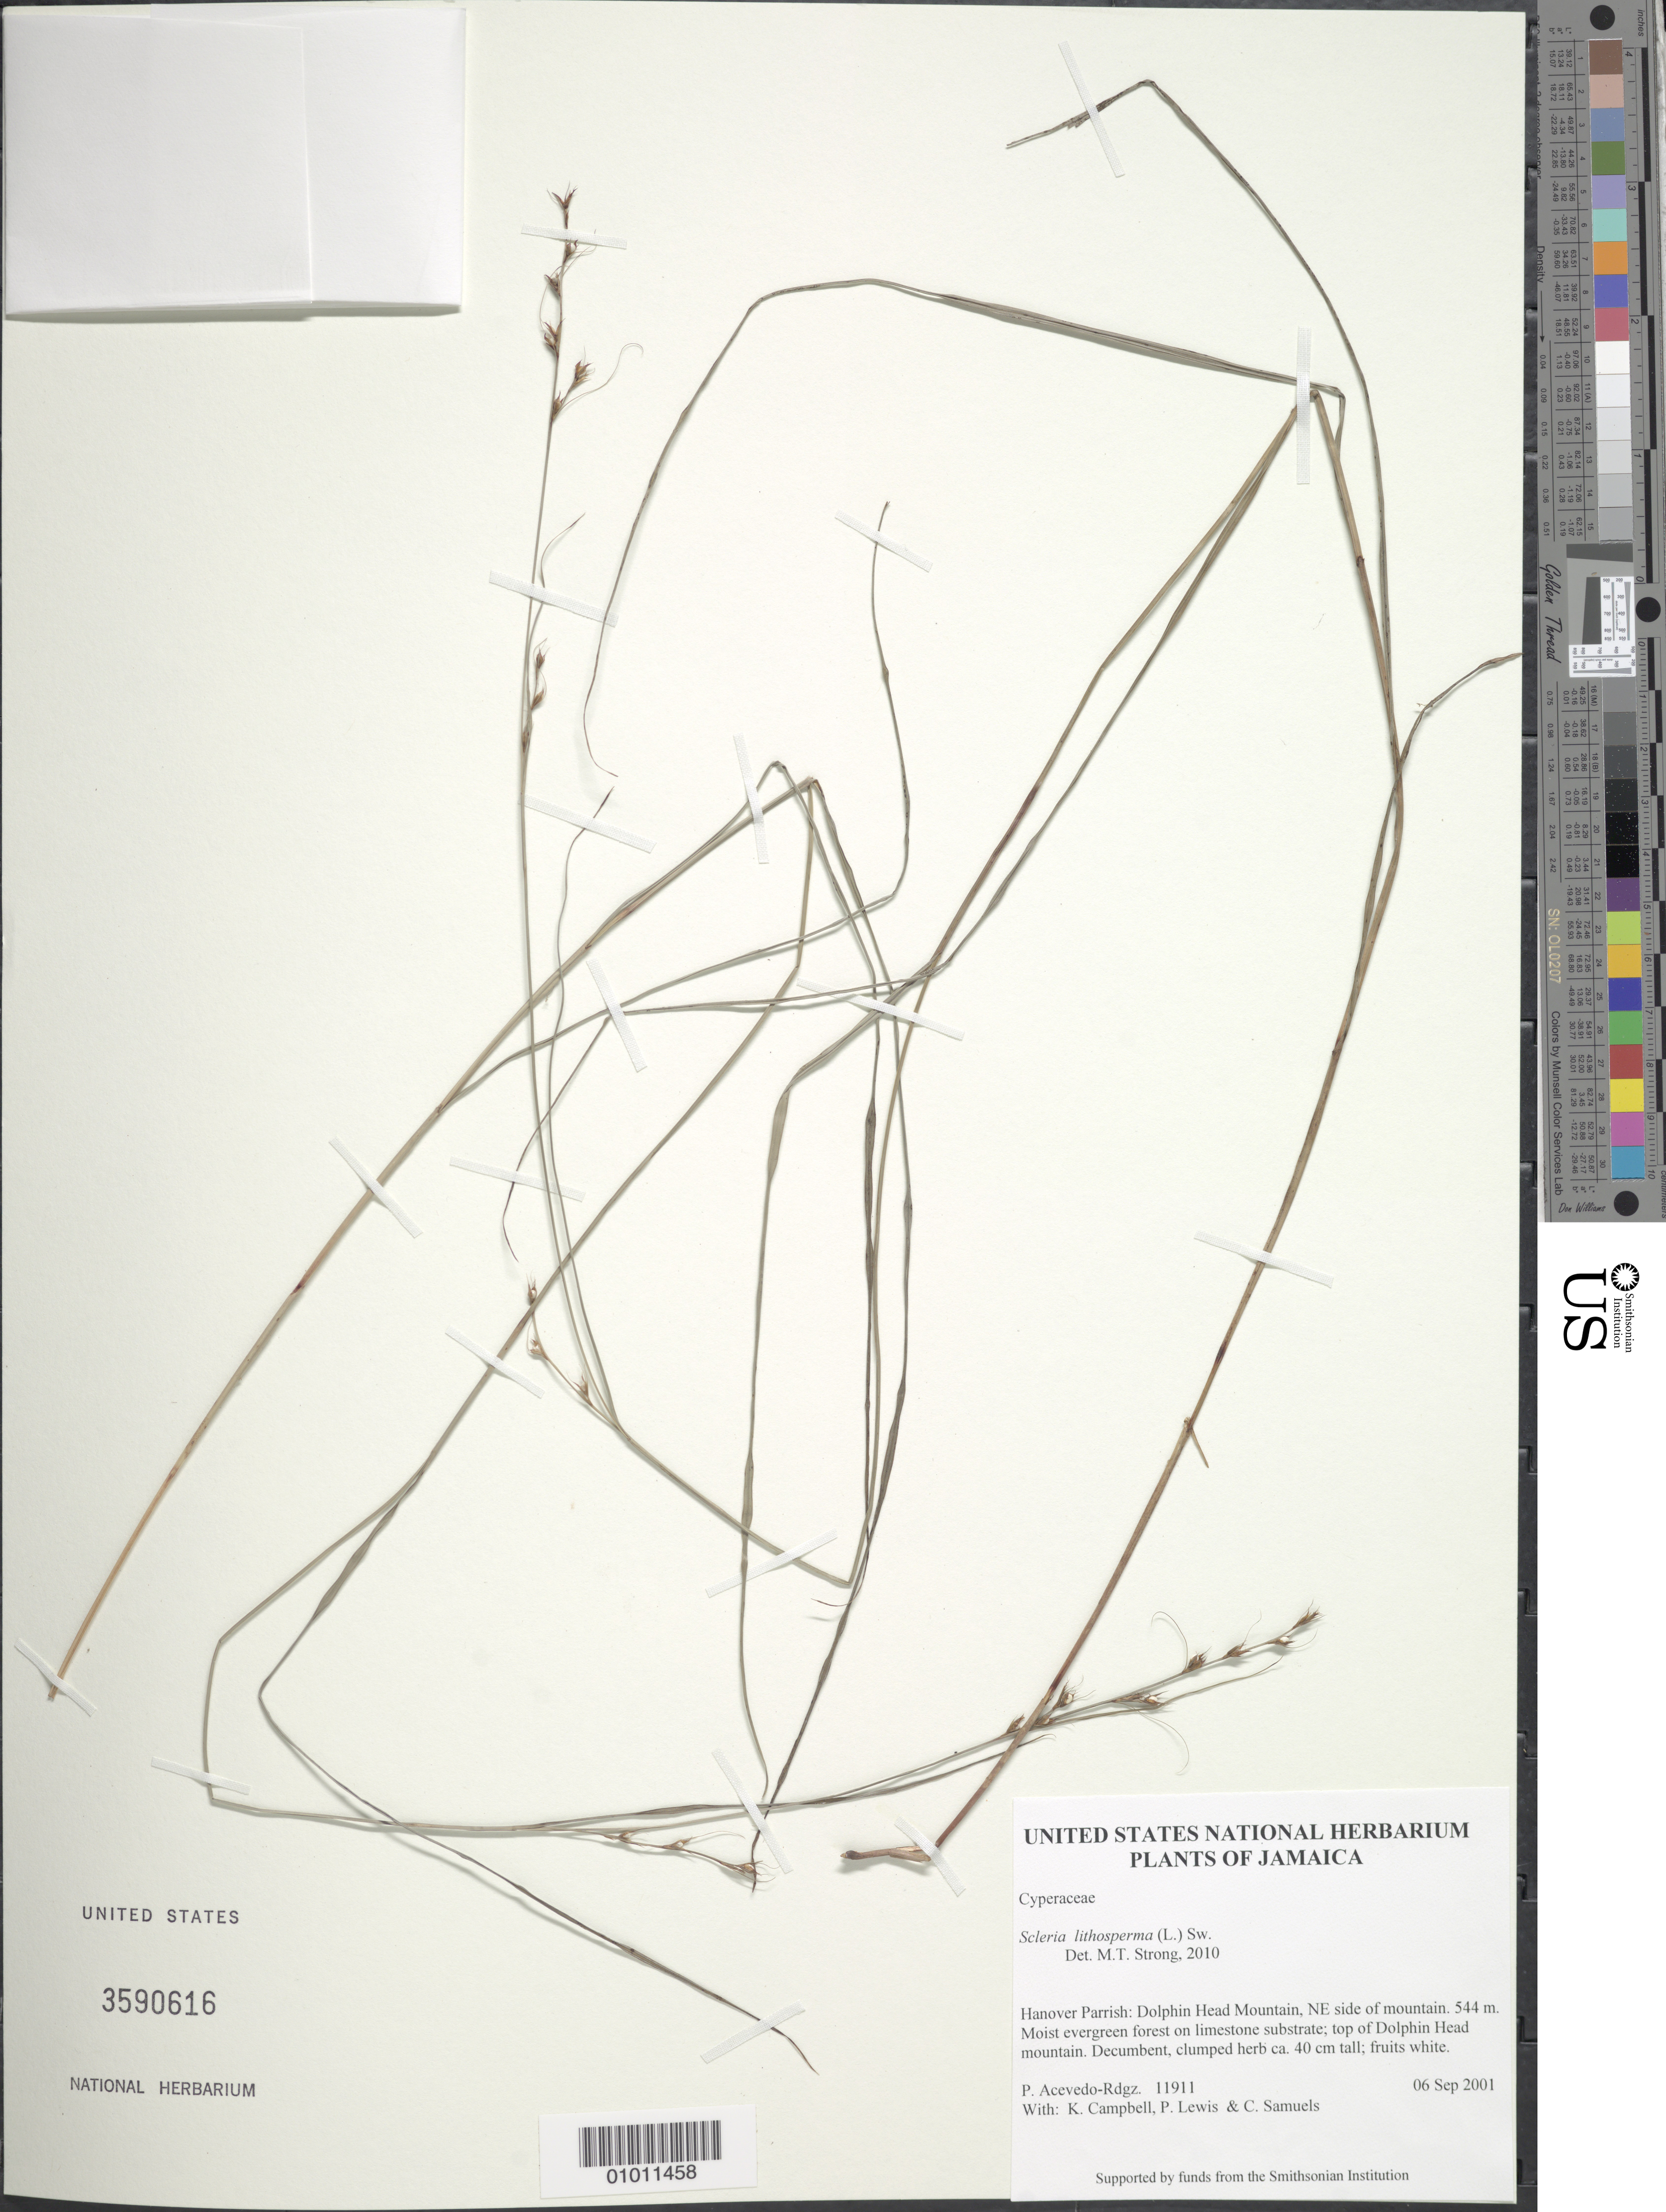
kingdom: Plantae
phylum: Tracheophyta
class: Liliopsida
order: Poales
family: Cyperaceae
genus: Scleria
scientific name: Scleria lithosperma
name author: (L.) Sw.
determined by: Strong, M. T., (US), Smithsonian Institution - National Museum of Natural History (UNITED STATES)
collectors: P. Acevedo-Rodr., K. Campbell, P. Lewis & C. Samuels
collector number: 11911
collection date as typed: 06 Sep 2001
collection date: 2001-09-06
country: Jamaica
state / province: Hanover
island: Jamaica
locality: Hanover Parrish: Dolphin Head Mountain, NE side of mountain.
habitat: Moist evergreen forest on limestone substrate; top of Dolphin Head mountain.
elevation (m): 544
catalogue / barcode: US 3590616